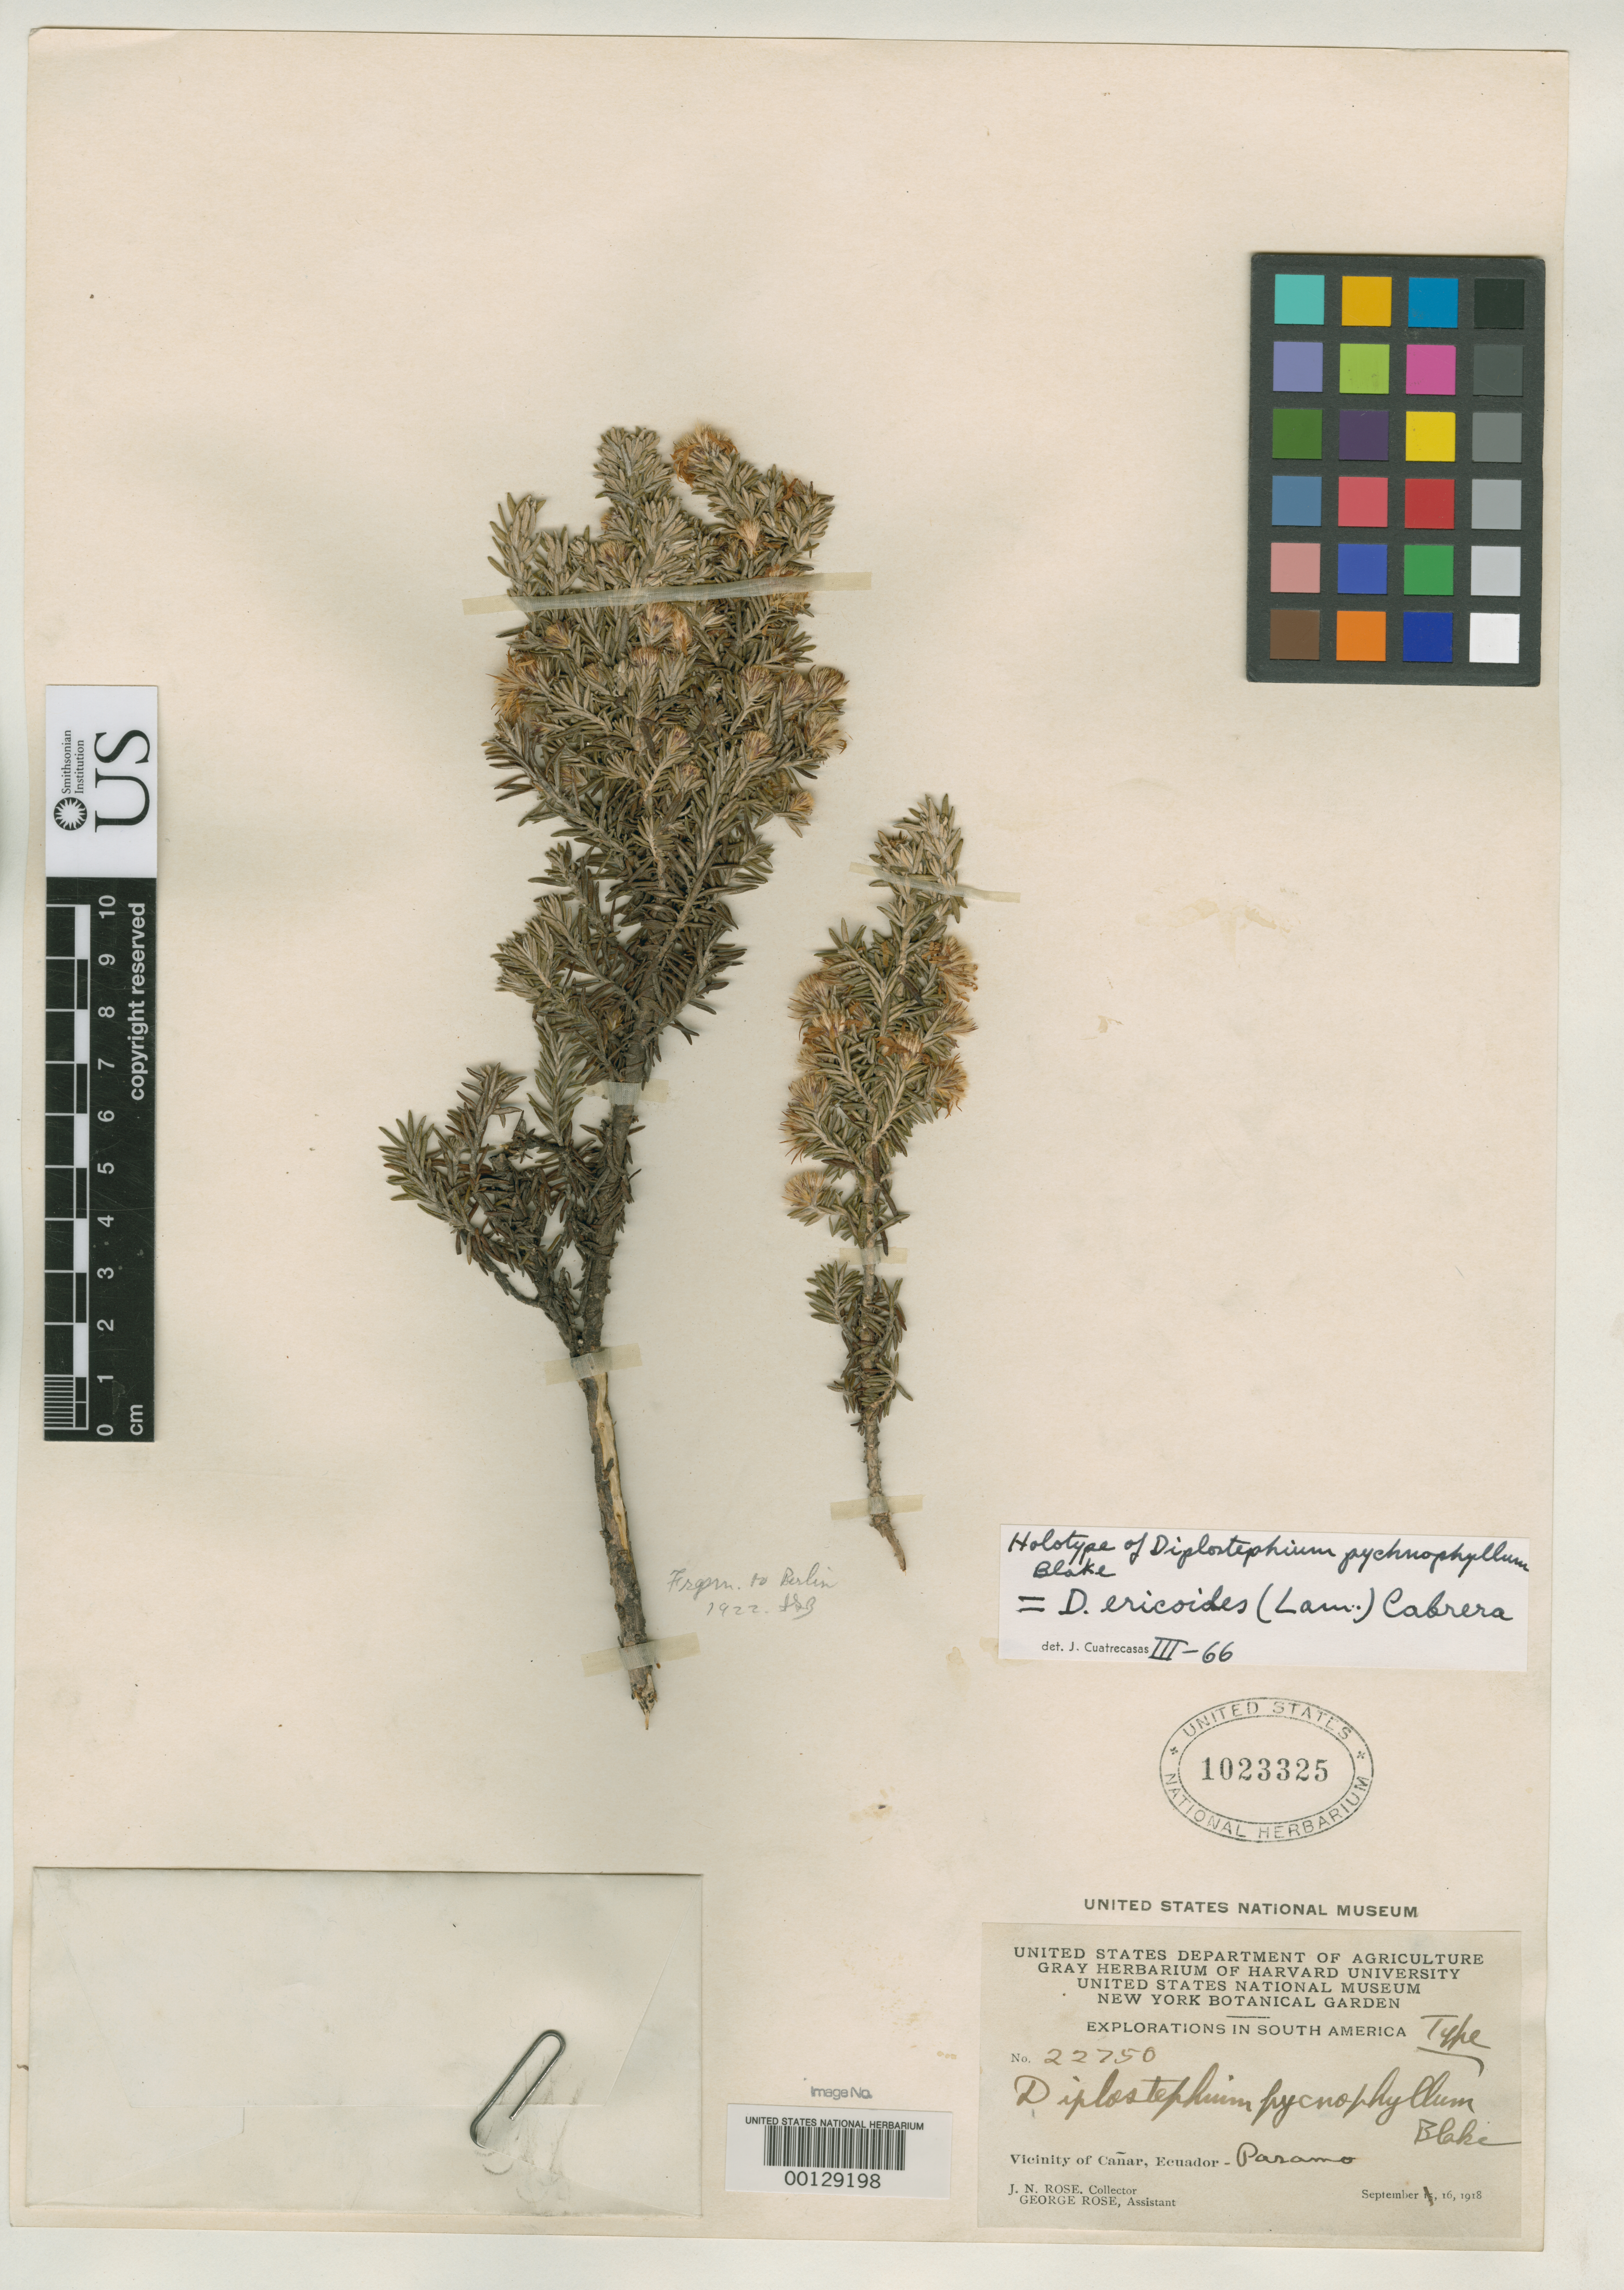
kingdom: Plantae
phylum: Tracheophyta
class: Magnoliopsida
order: Asterales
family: Asteraceae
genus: Diplostephium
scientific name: Diplostephium pycnophyllum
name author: S.F. Blake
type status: Holotype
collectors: J. N. Rose & G. Rose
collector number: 22750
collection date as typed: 16 Sep 1918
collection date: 1918-09-16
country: Ecuador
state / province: Cañar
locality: Páramo in the vicinity of Canar.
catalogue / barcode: US 1023325